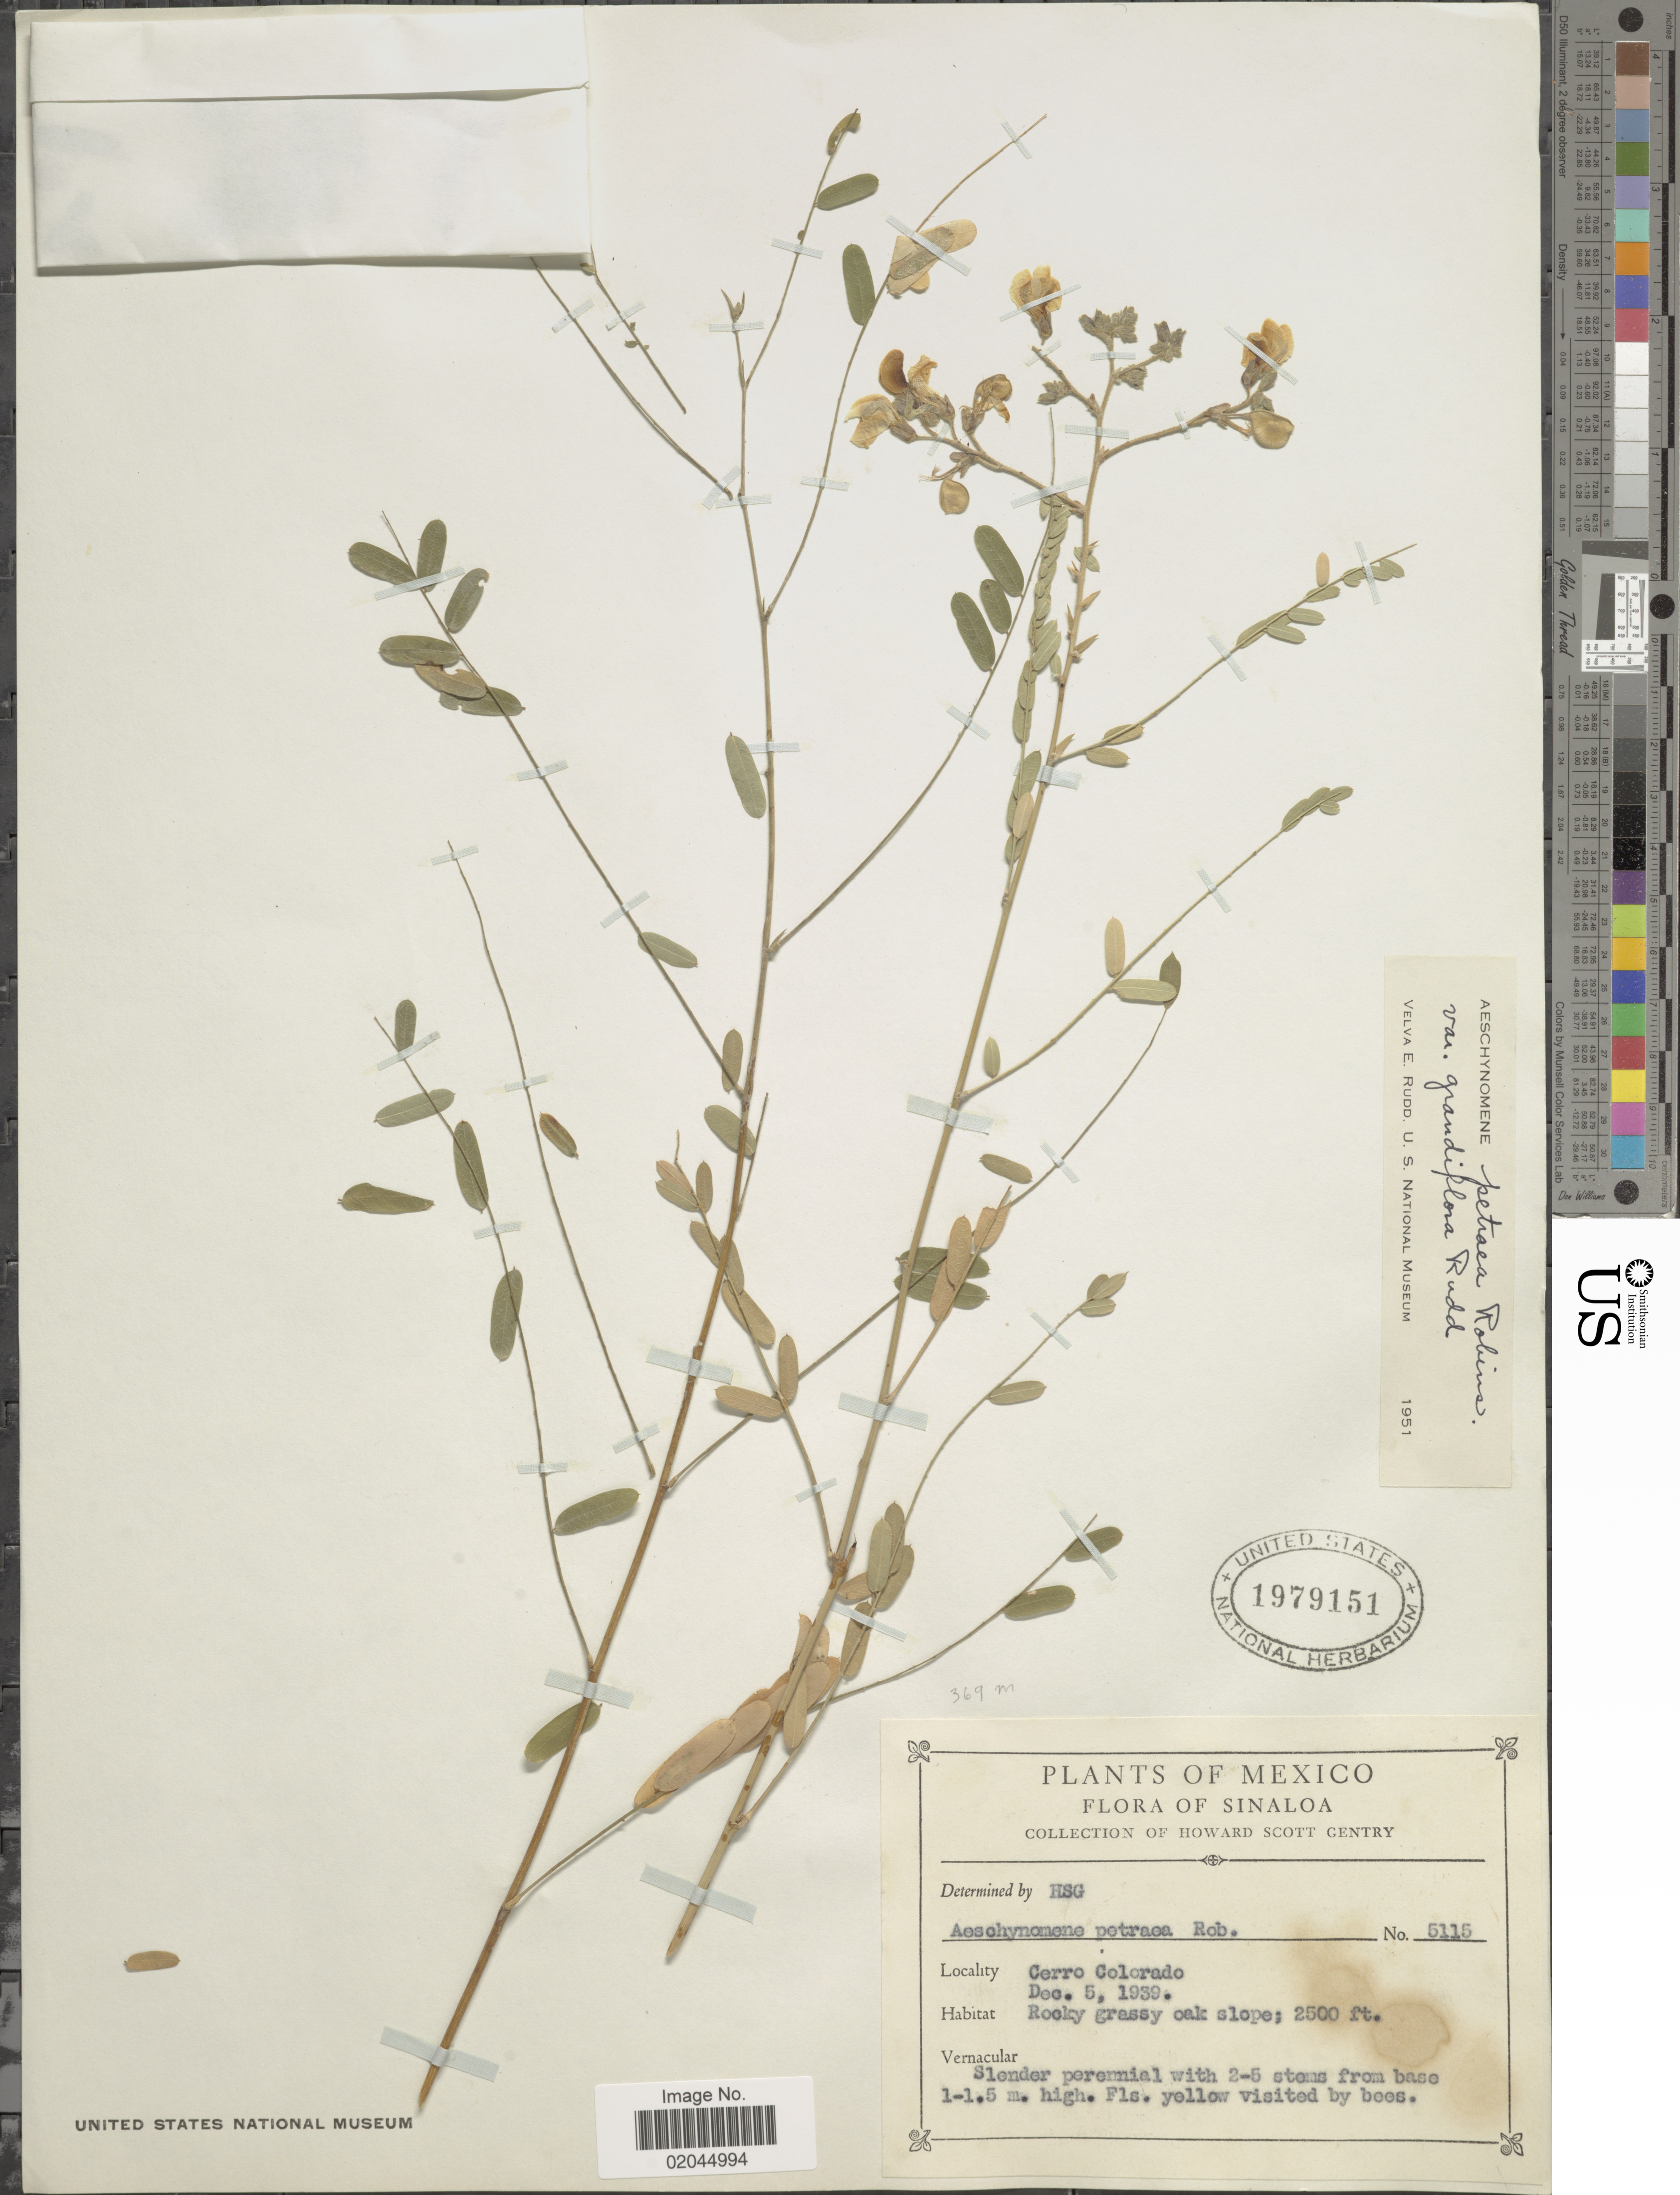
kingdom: Plantae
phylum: Tracheophyta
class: Magnoliopsida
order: Fabales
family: Fabaceae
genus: Aeschynomene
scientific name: Aeschynomene petraea var. grandiflora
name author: Rudd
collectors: H. S. Gentry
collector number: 5115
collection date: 1939-12-05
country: Mexico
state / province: Sinaloa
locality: Cerro Colorado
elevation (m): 762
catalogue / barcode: US 1979151